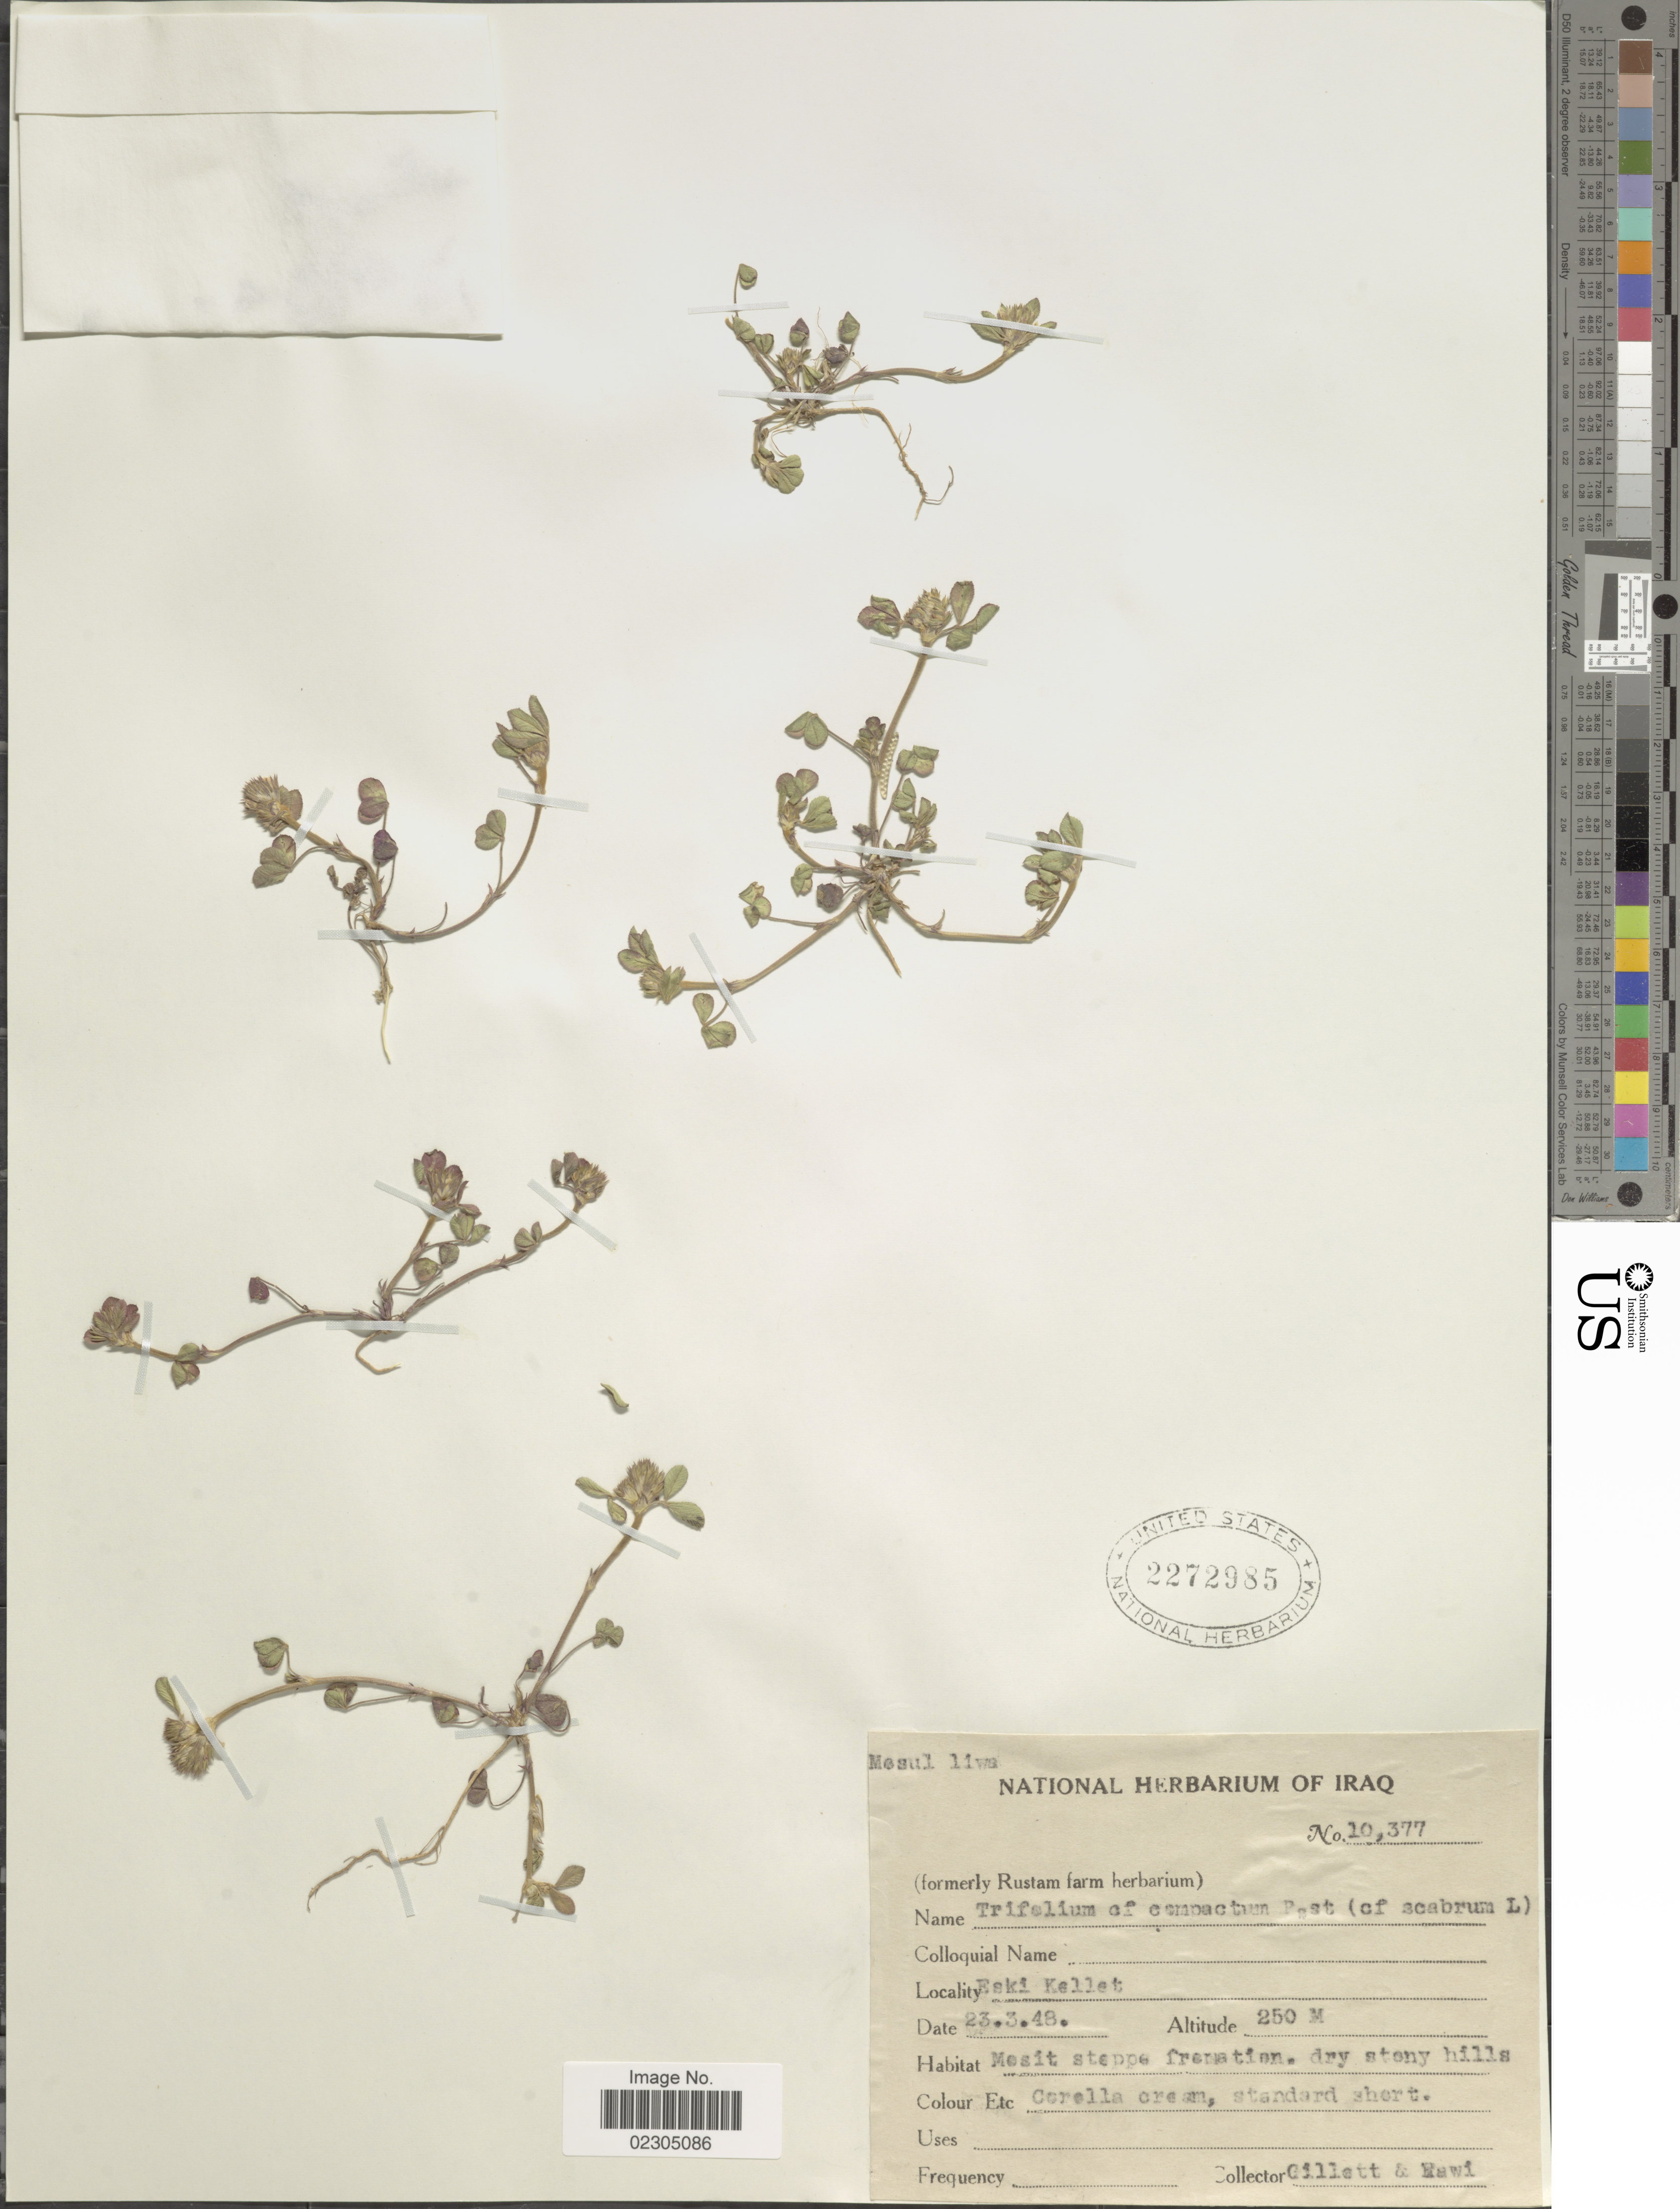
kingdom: Plantae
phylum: Tracheophyta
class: Magnoliopsida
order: Fabales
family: Fabaceae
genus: Trifolium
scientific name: Trifolium compactum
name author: Post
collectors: Gillett, -- & -. Rawi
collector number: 10377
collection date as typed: Transcribed d/m/y: 23/3/48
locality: Eski Kellet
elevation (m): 250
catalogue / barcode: US 2272985